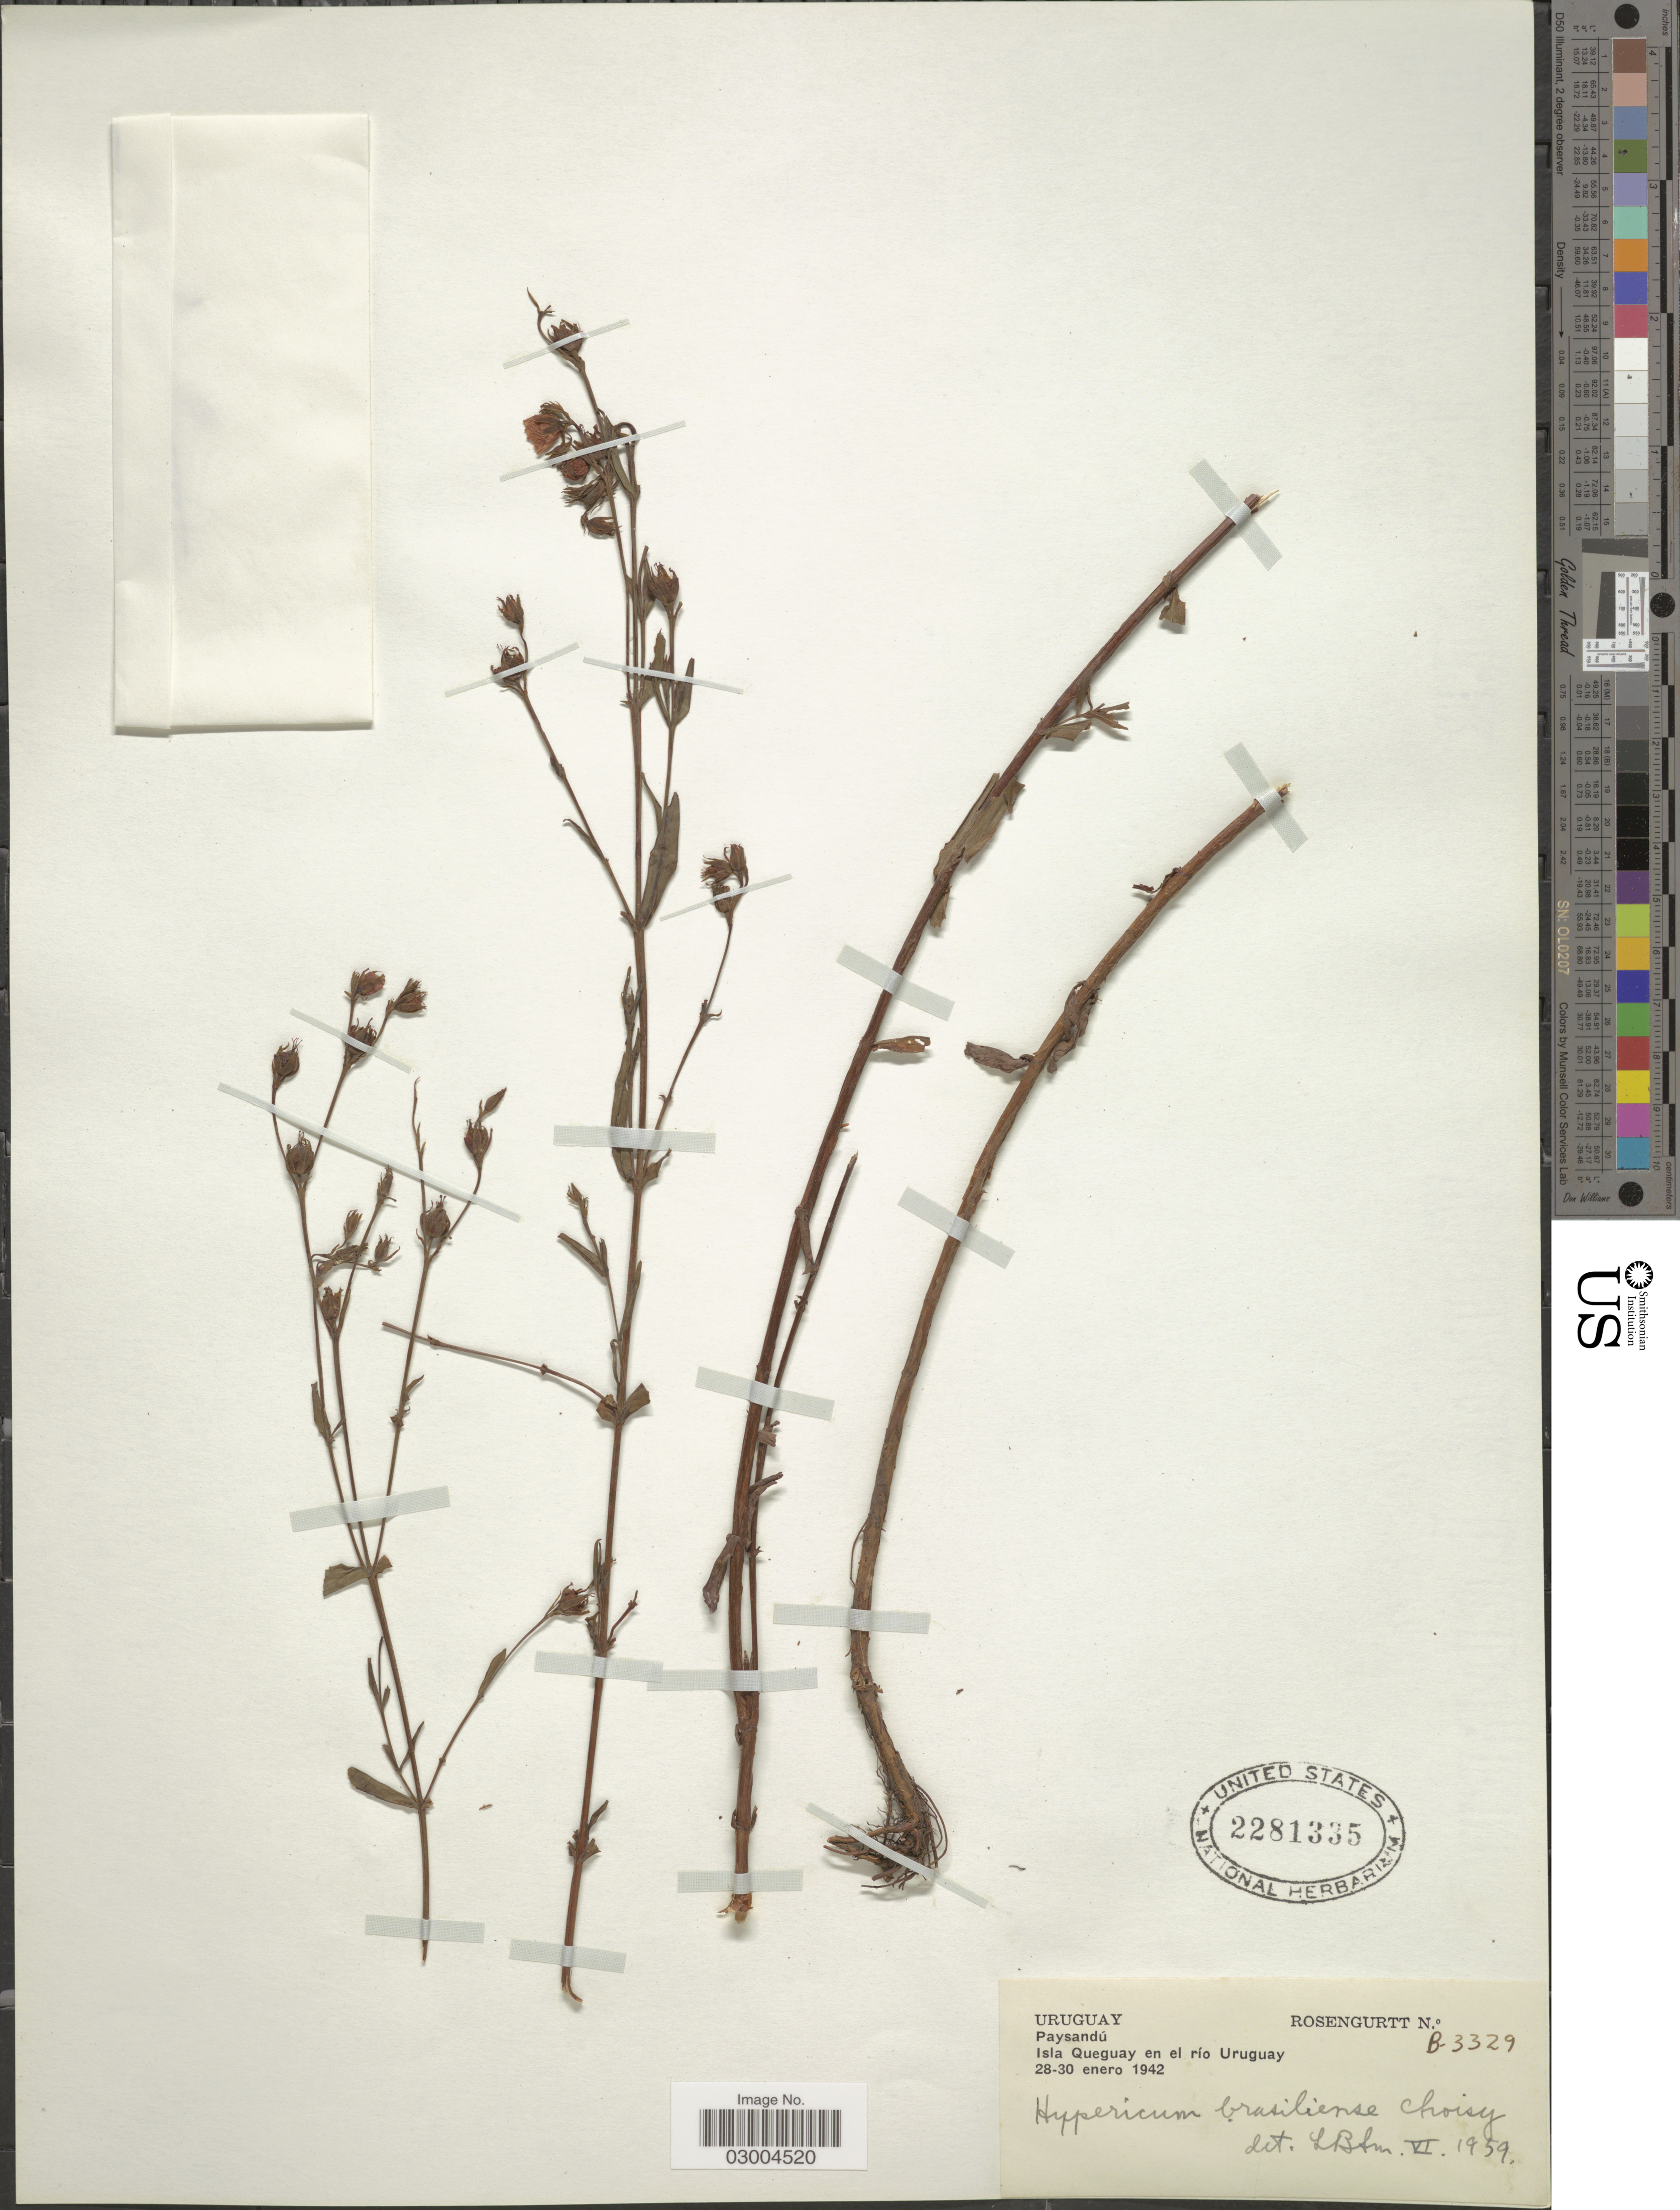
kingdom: Plantae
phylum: Tracheophyta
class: Magnoliopsida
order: Malpighiales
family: Hypericaceae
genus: Hypericum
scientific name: Hypericum brasiliense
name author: Choisy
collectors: Rosengurtt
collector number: B-3329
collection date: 1942-01-28/1942-01-30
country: Uruguay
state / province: Paysandu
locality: Isla Queguay en el río Uruguay.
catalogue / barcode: US 2281335